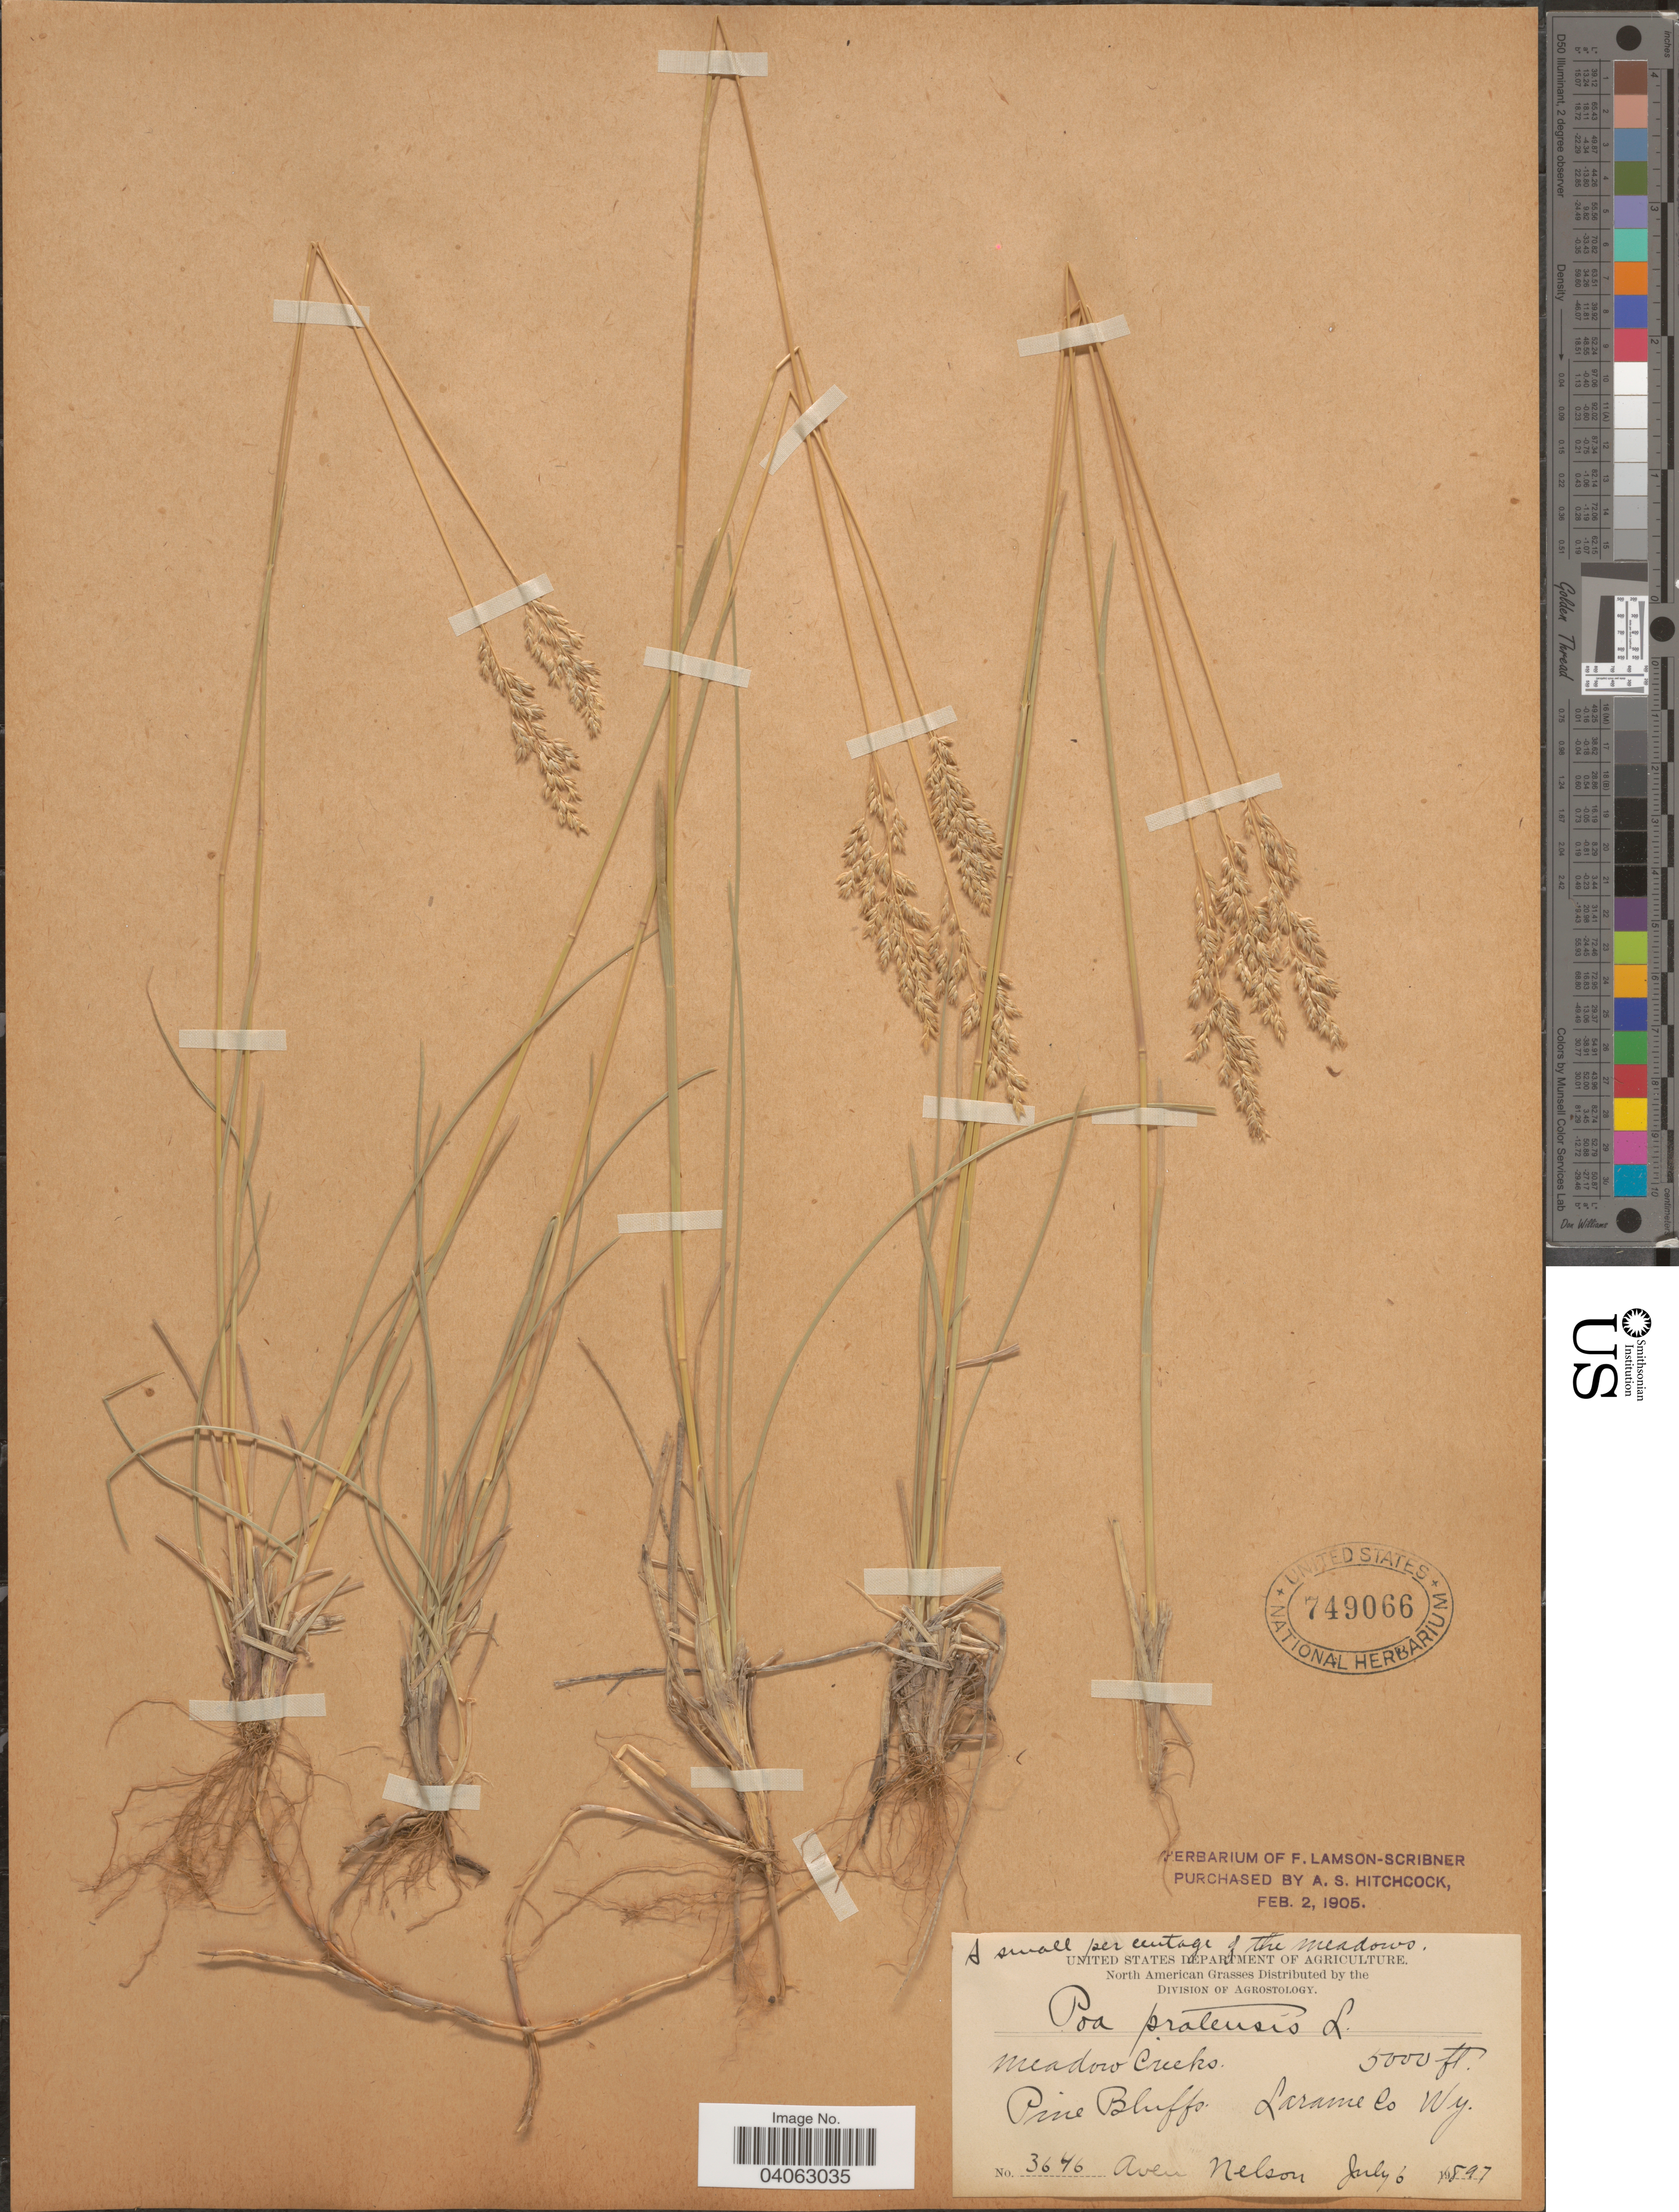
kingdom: Plantae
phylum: Tracheophyta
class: Liliopsida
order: Poales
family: Poaceae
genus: Poa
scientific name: Poa pratensis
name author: L.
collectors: A. Nelson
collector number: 3646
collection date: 1897-07-06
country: United States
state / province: Wyoming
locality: Meadow Creeks. Pine Bluffs. Laramie Co.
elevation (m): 1524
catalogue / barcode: US 749066